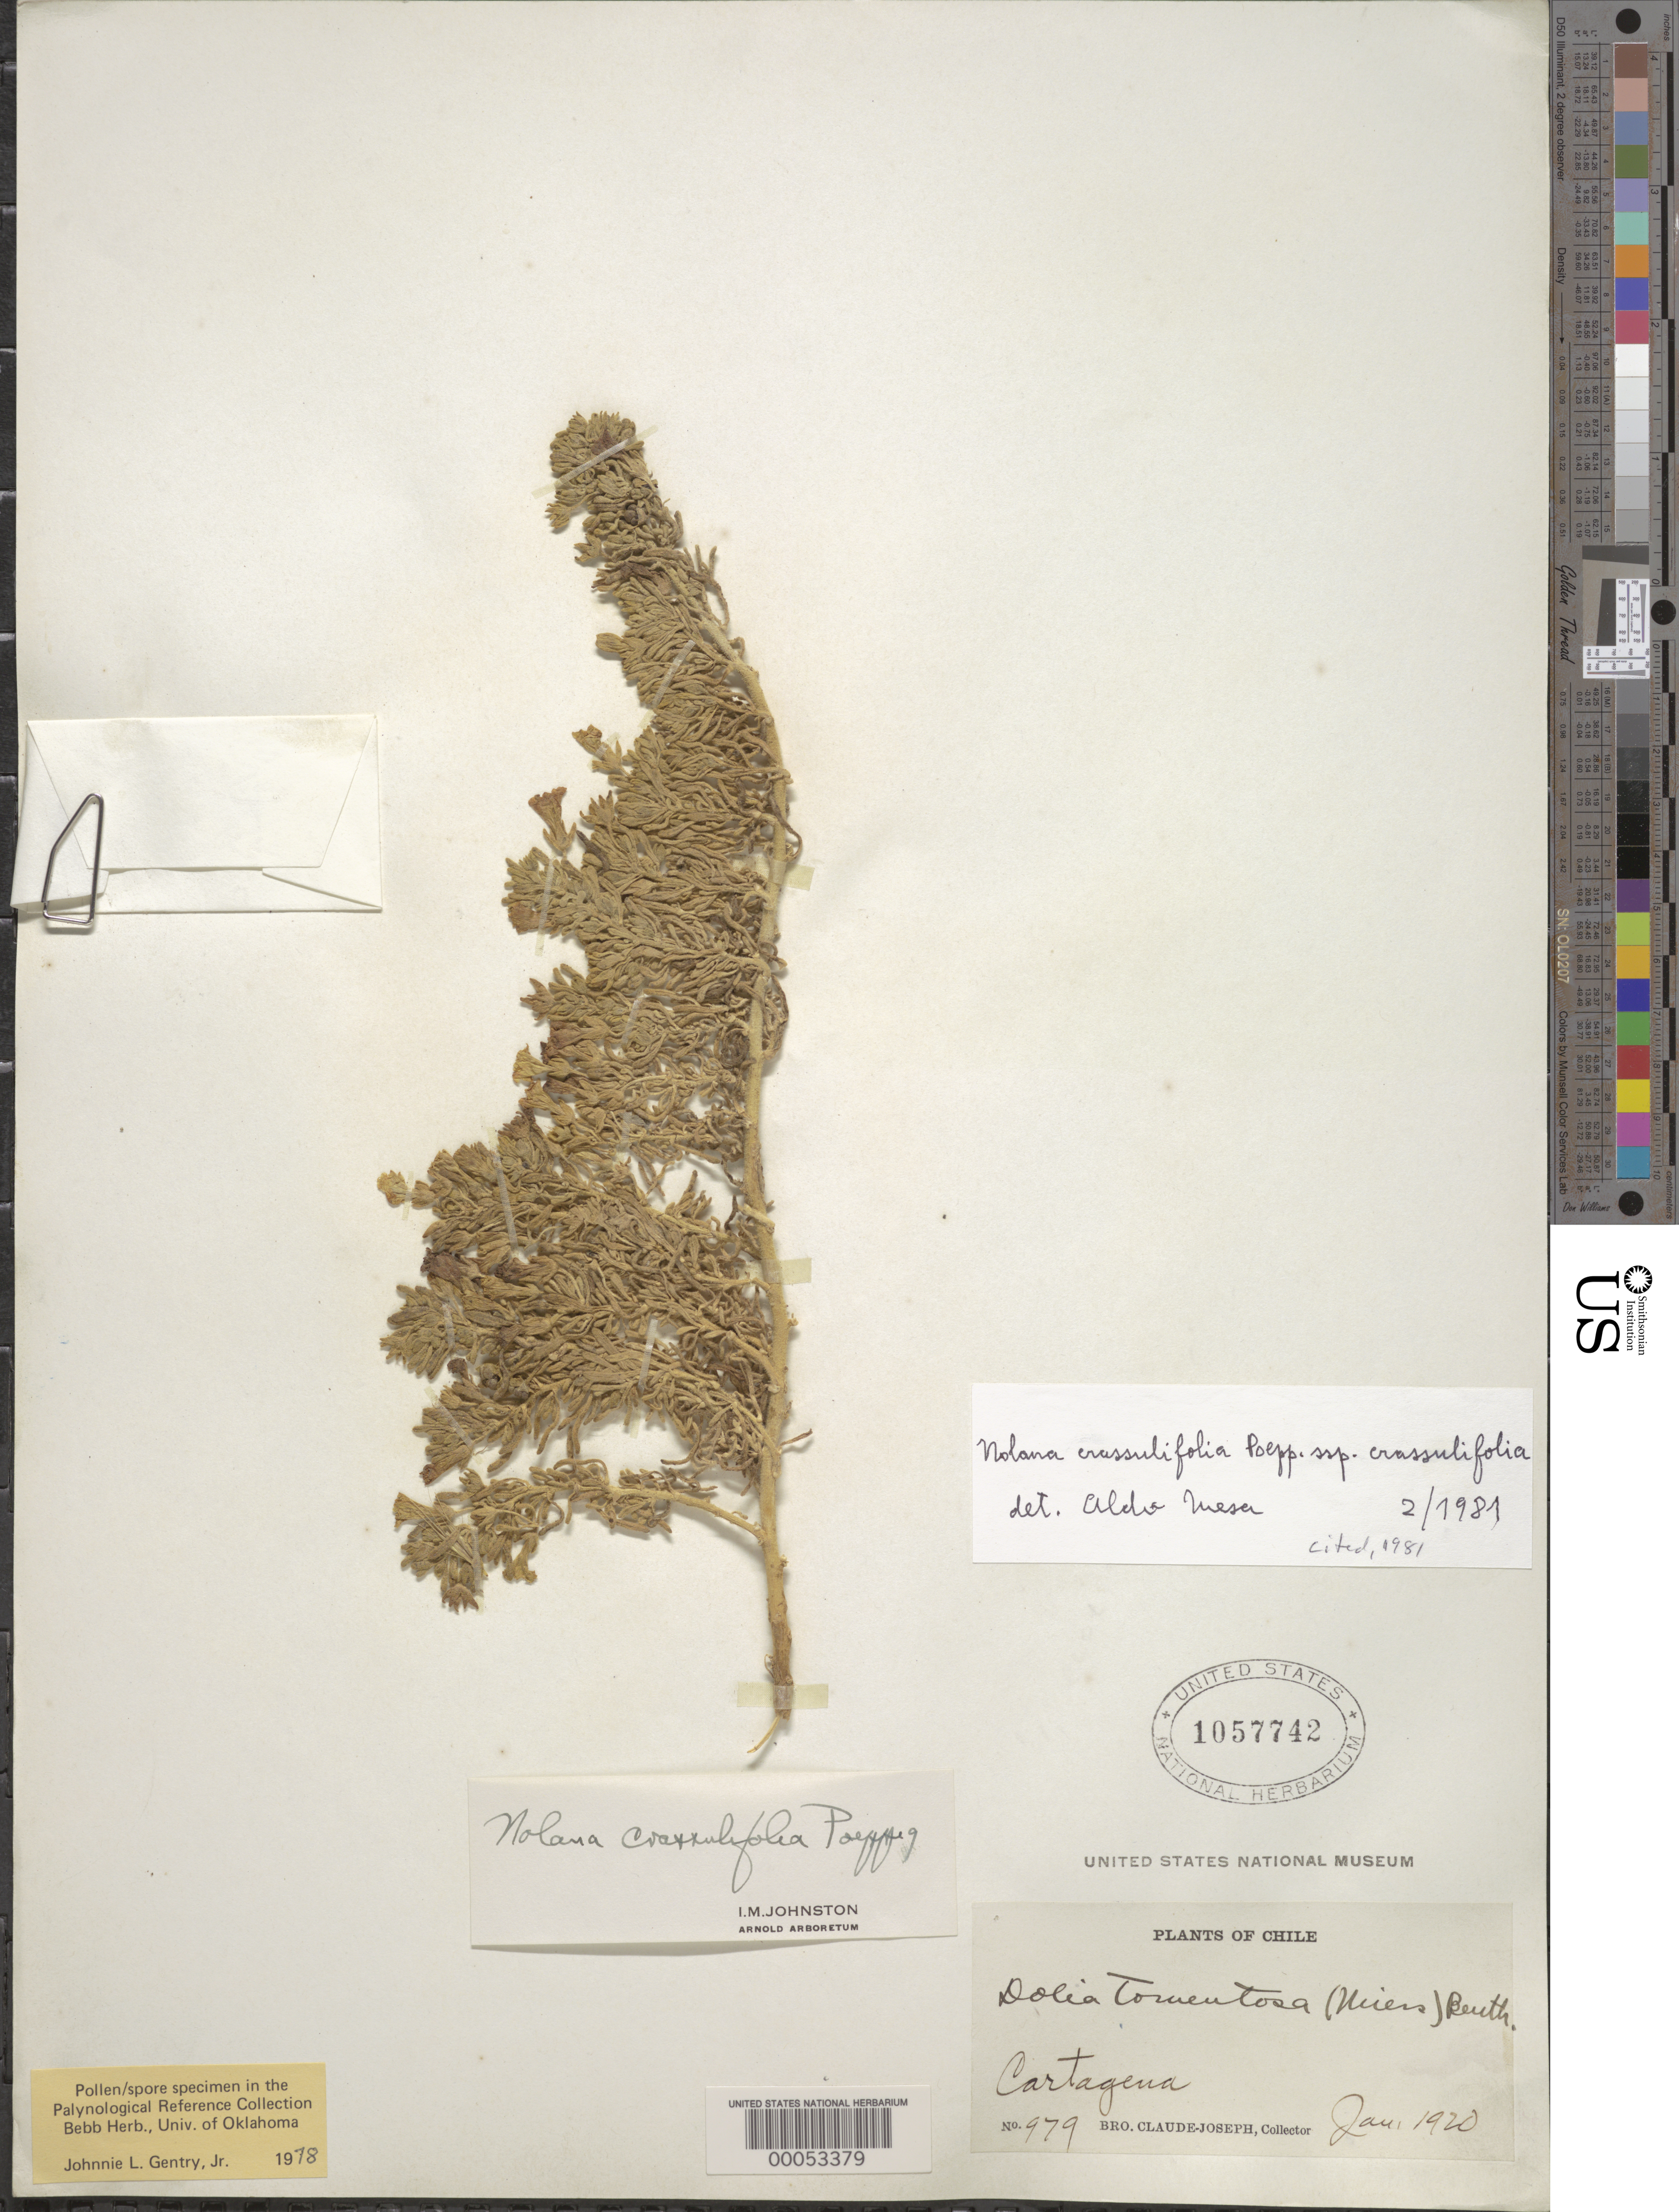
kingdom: Plantae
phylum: Tracheophyta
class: Magnoliopsida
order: Solanales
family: Solanaceae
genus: Nolana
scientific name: Nolana crassulifolia subsp. crassulifolia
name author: Kunze ex Walp.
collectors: Bro. Claude-Joseph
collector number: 979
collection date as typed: Jan 1920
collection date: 1920-01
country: Chile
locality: Cartagena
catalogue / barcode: US 1057742